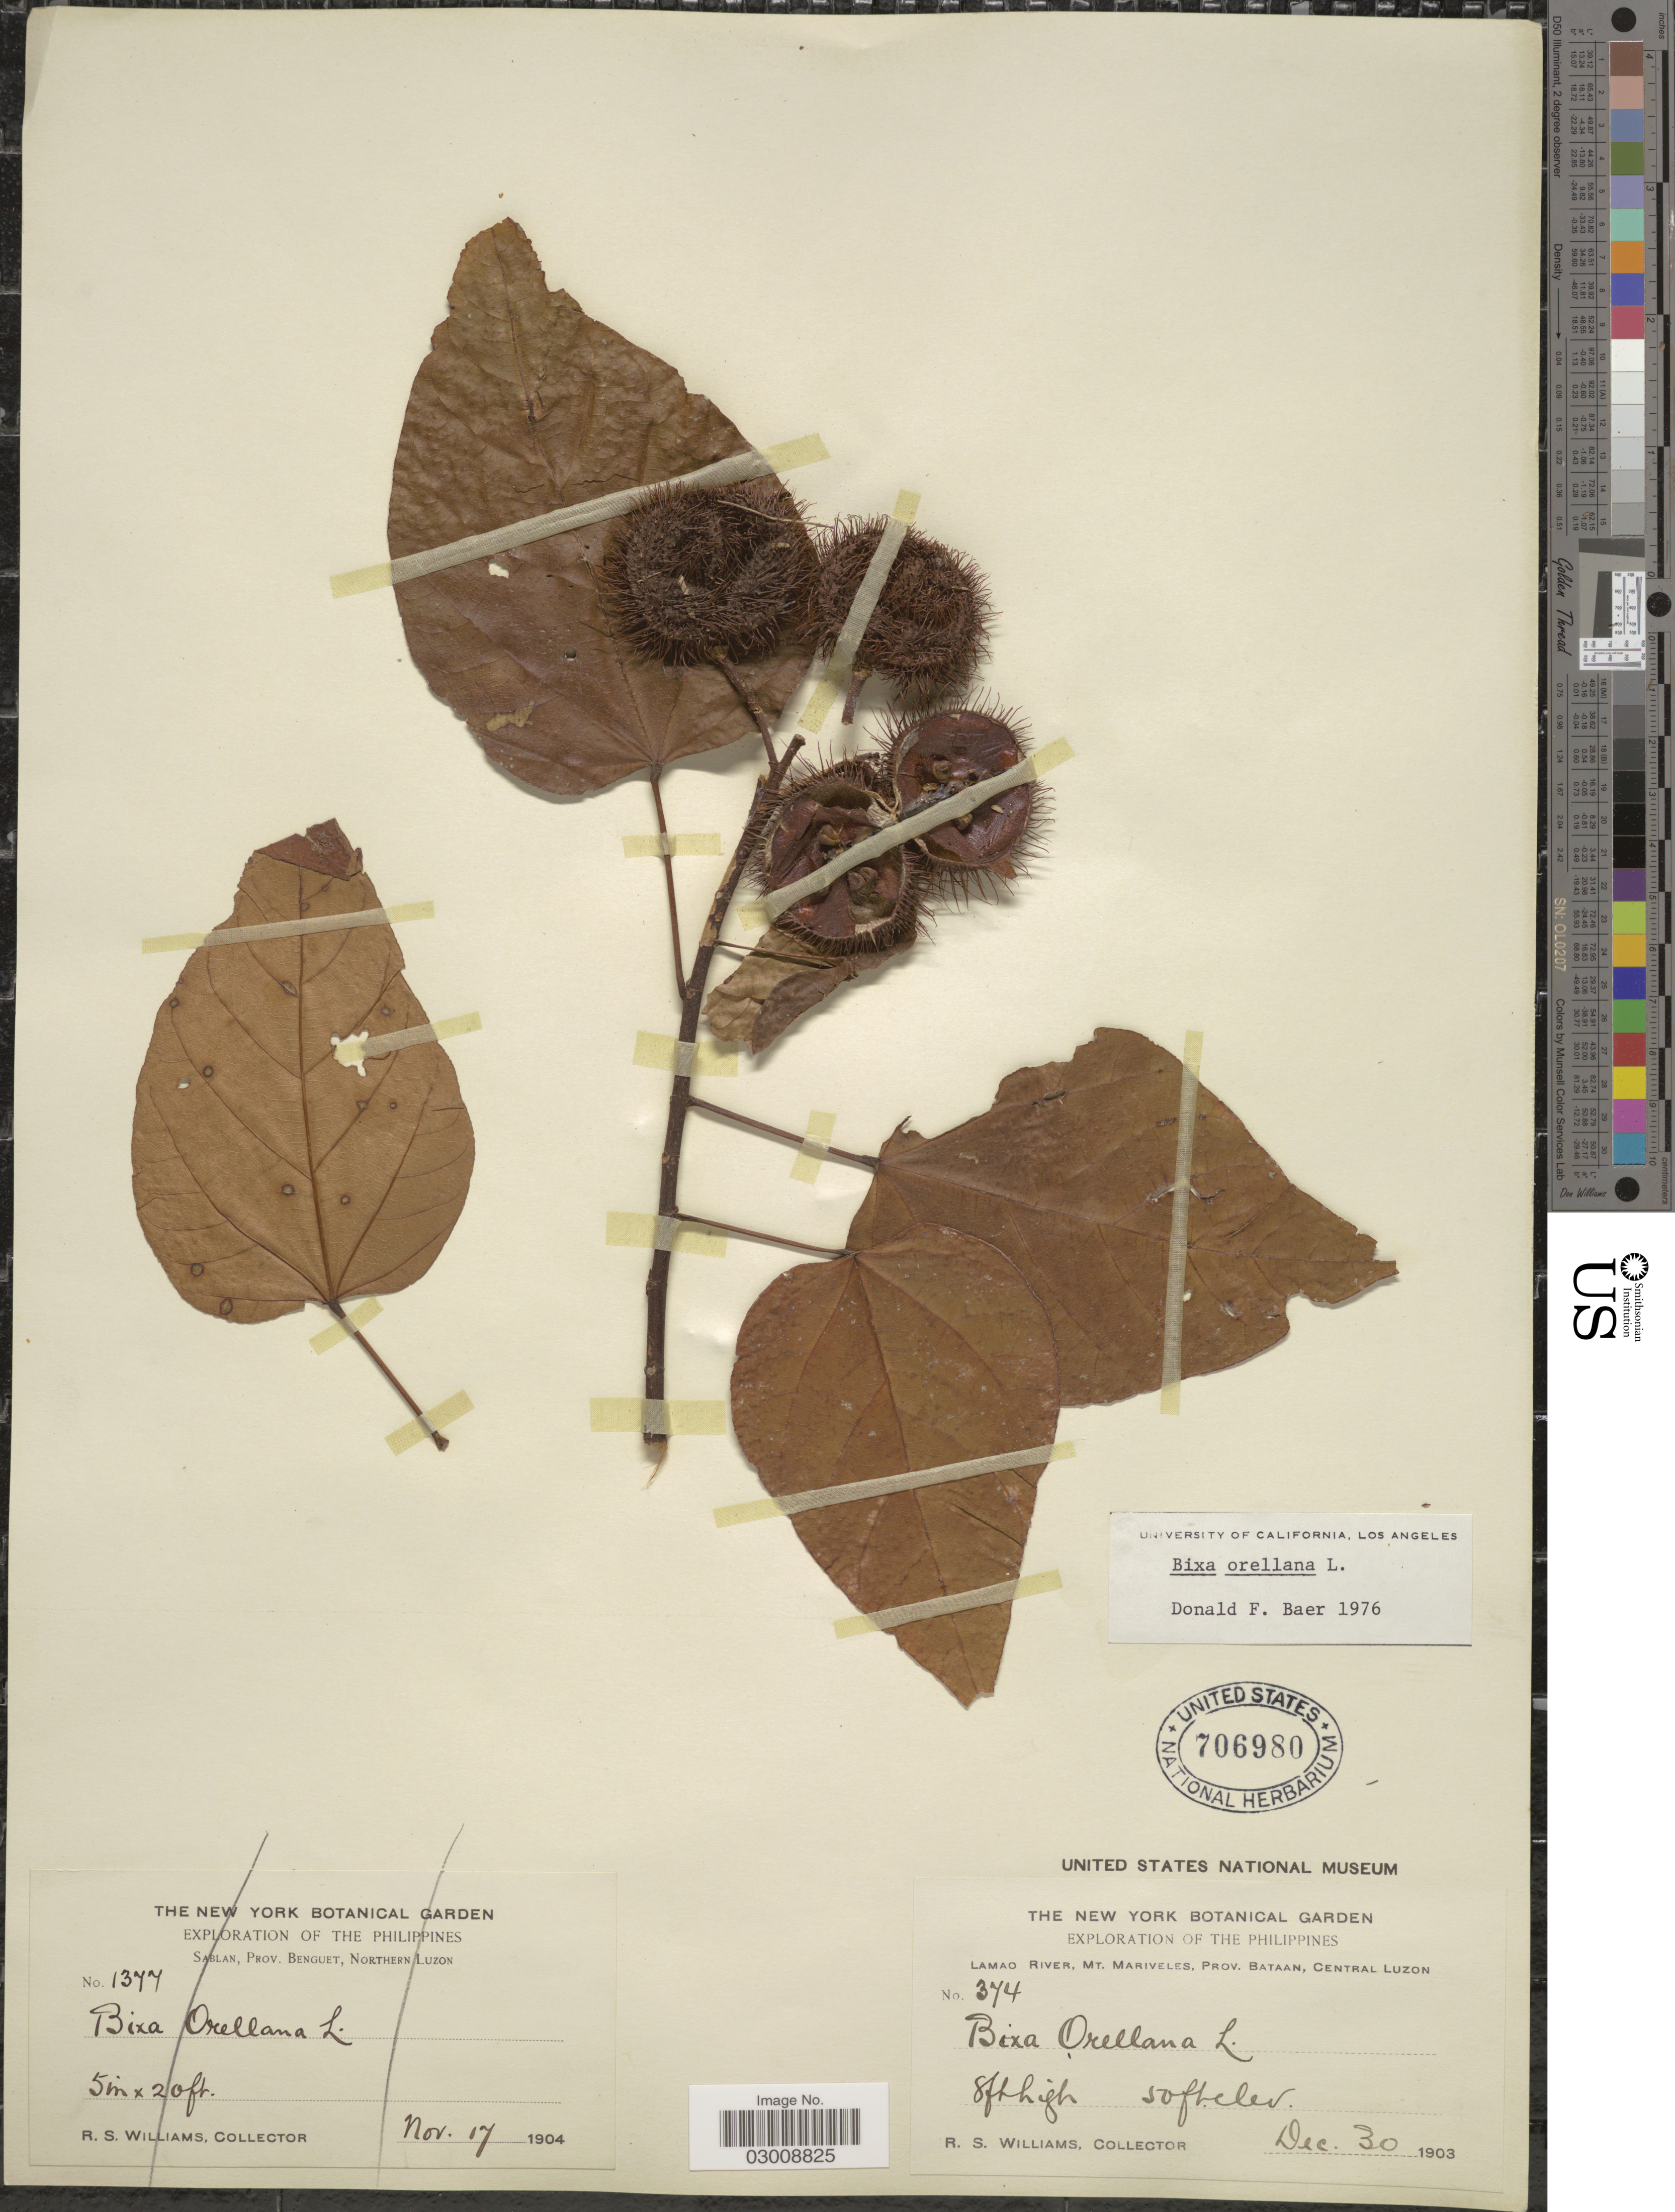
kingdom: Plantae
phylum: Tracheophyta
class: Magnoliopsida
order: Malvales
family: Bixaceae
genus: Bixa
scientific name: Bixa orellana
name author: L.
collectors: R. S. Williams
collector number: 374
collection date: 1903-12-30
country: Philippines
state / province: Central Luzon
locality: The Philippines. Lamao River, Mt. Mariveles, Prov. Bataan, Central Luzon.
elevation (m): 15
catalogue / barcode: US 706980